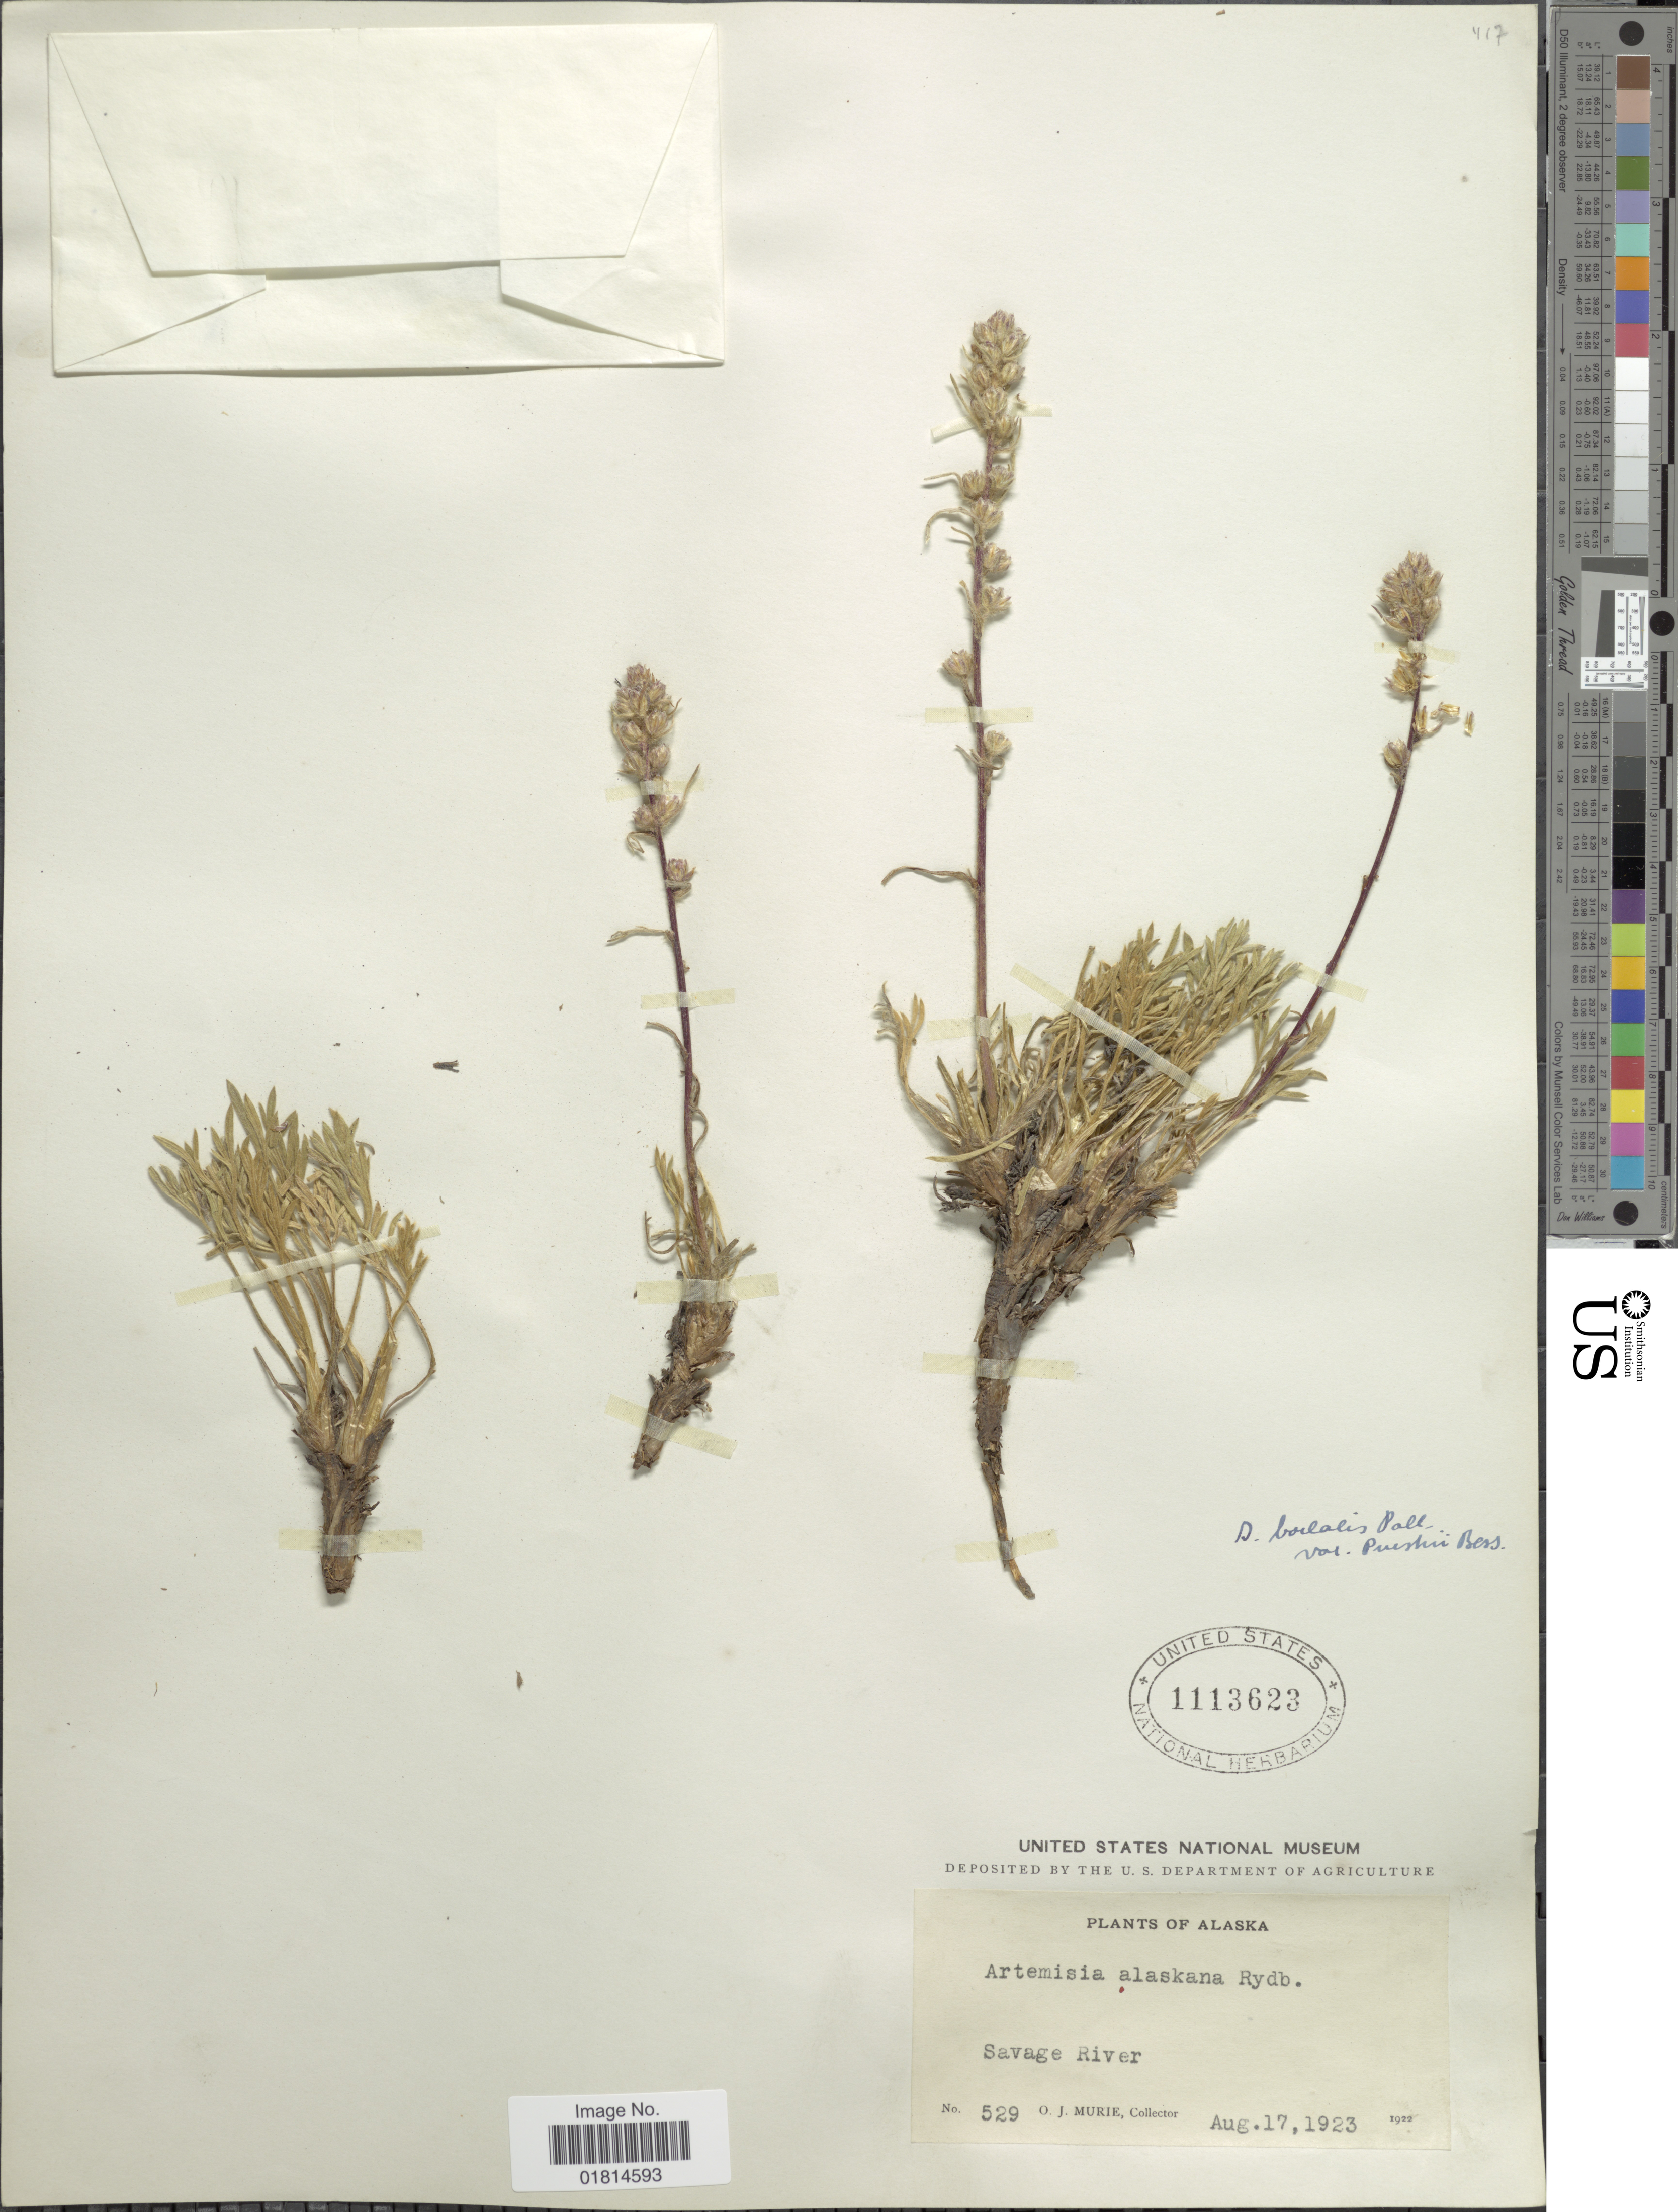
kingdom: Plantae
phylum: Tracheophyta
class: Magnoliopsida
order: Asterales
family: Asteraceae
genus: Artemisia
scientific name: Artemisia borealis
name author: Pall.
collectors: O. Murie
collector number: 529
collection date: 1923-08-17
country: United States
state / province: Alaska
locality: Savage River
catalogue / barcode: US 1113623